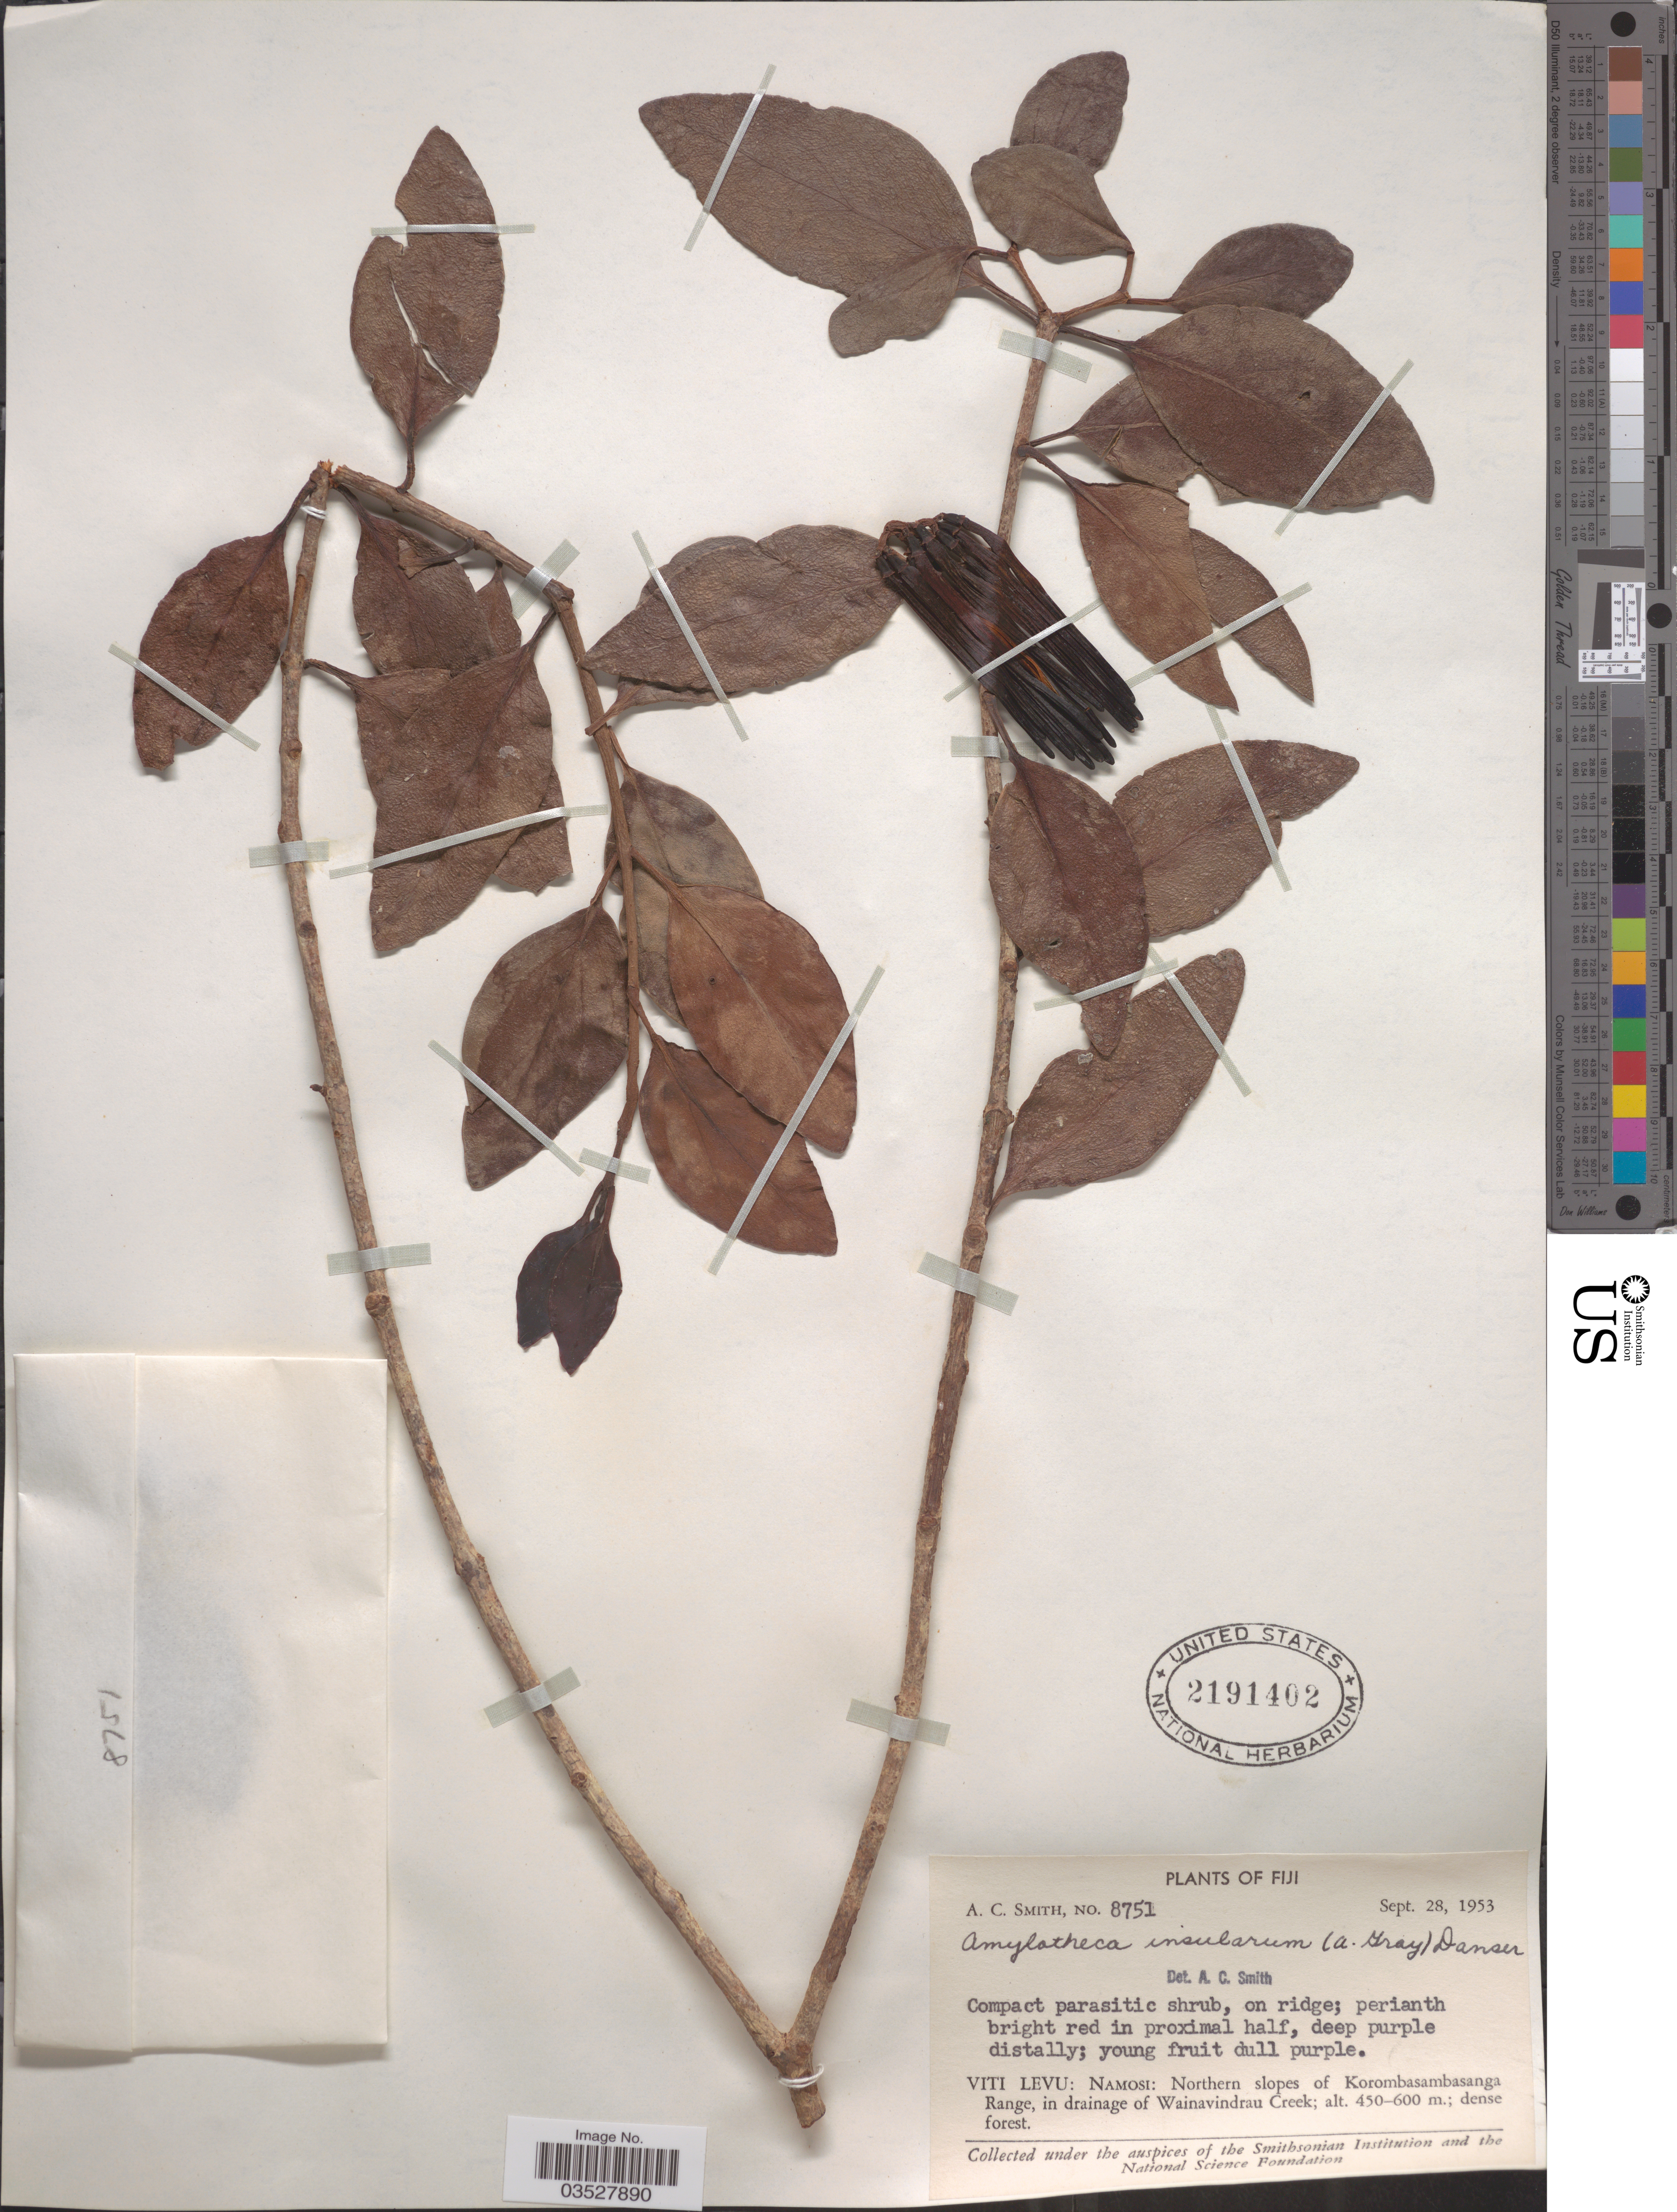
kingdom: Plantae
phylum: Tracheophyta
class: Magnoliopsida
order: Santalales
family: Loranthaceae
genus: Amylotheca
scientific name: Amylotheca insularum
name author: (A. Gray) Danser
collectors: A. C. Smith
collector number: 8751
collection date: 1953-09-28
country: Fiji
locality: Viti Levu: Namosi: Northern slopes of Korombasambasanga Range, in drainage of Wainavindrau Creek.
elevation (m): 450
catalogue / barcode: US 2191402